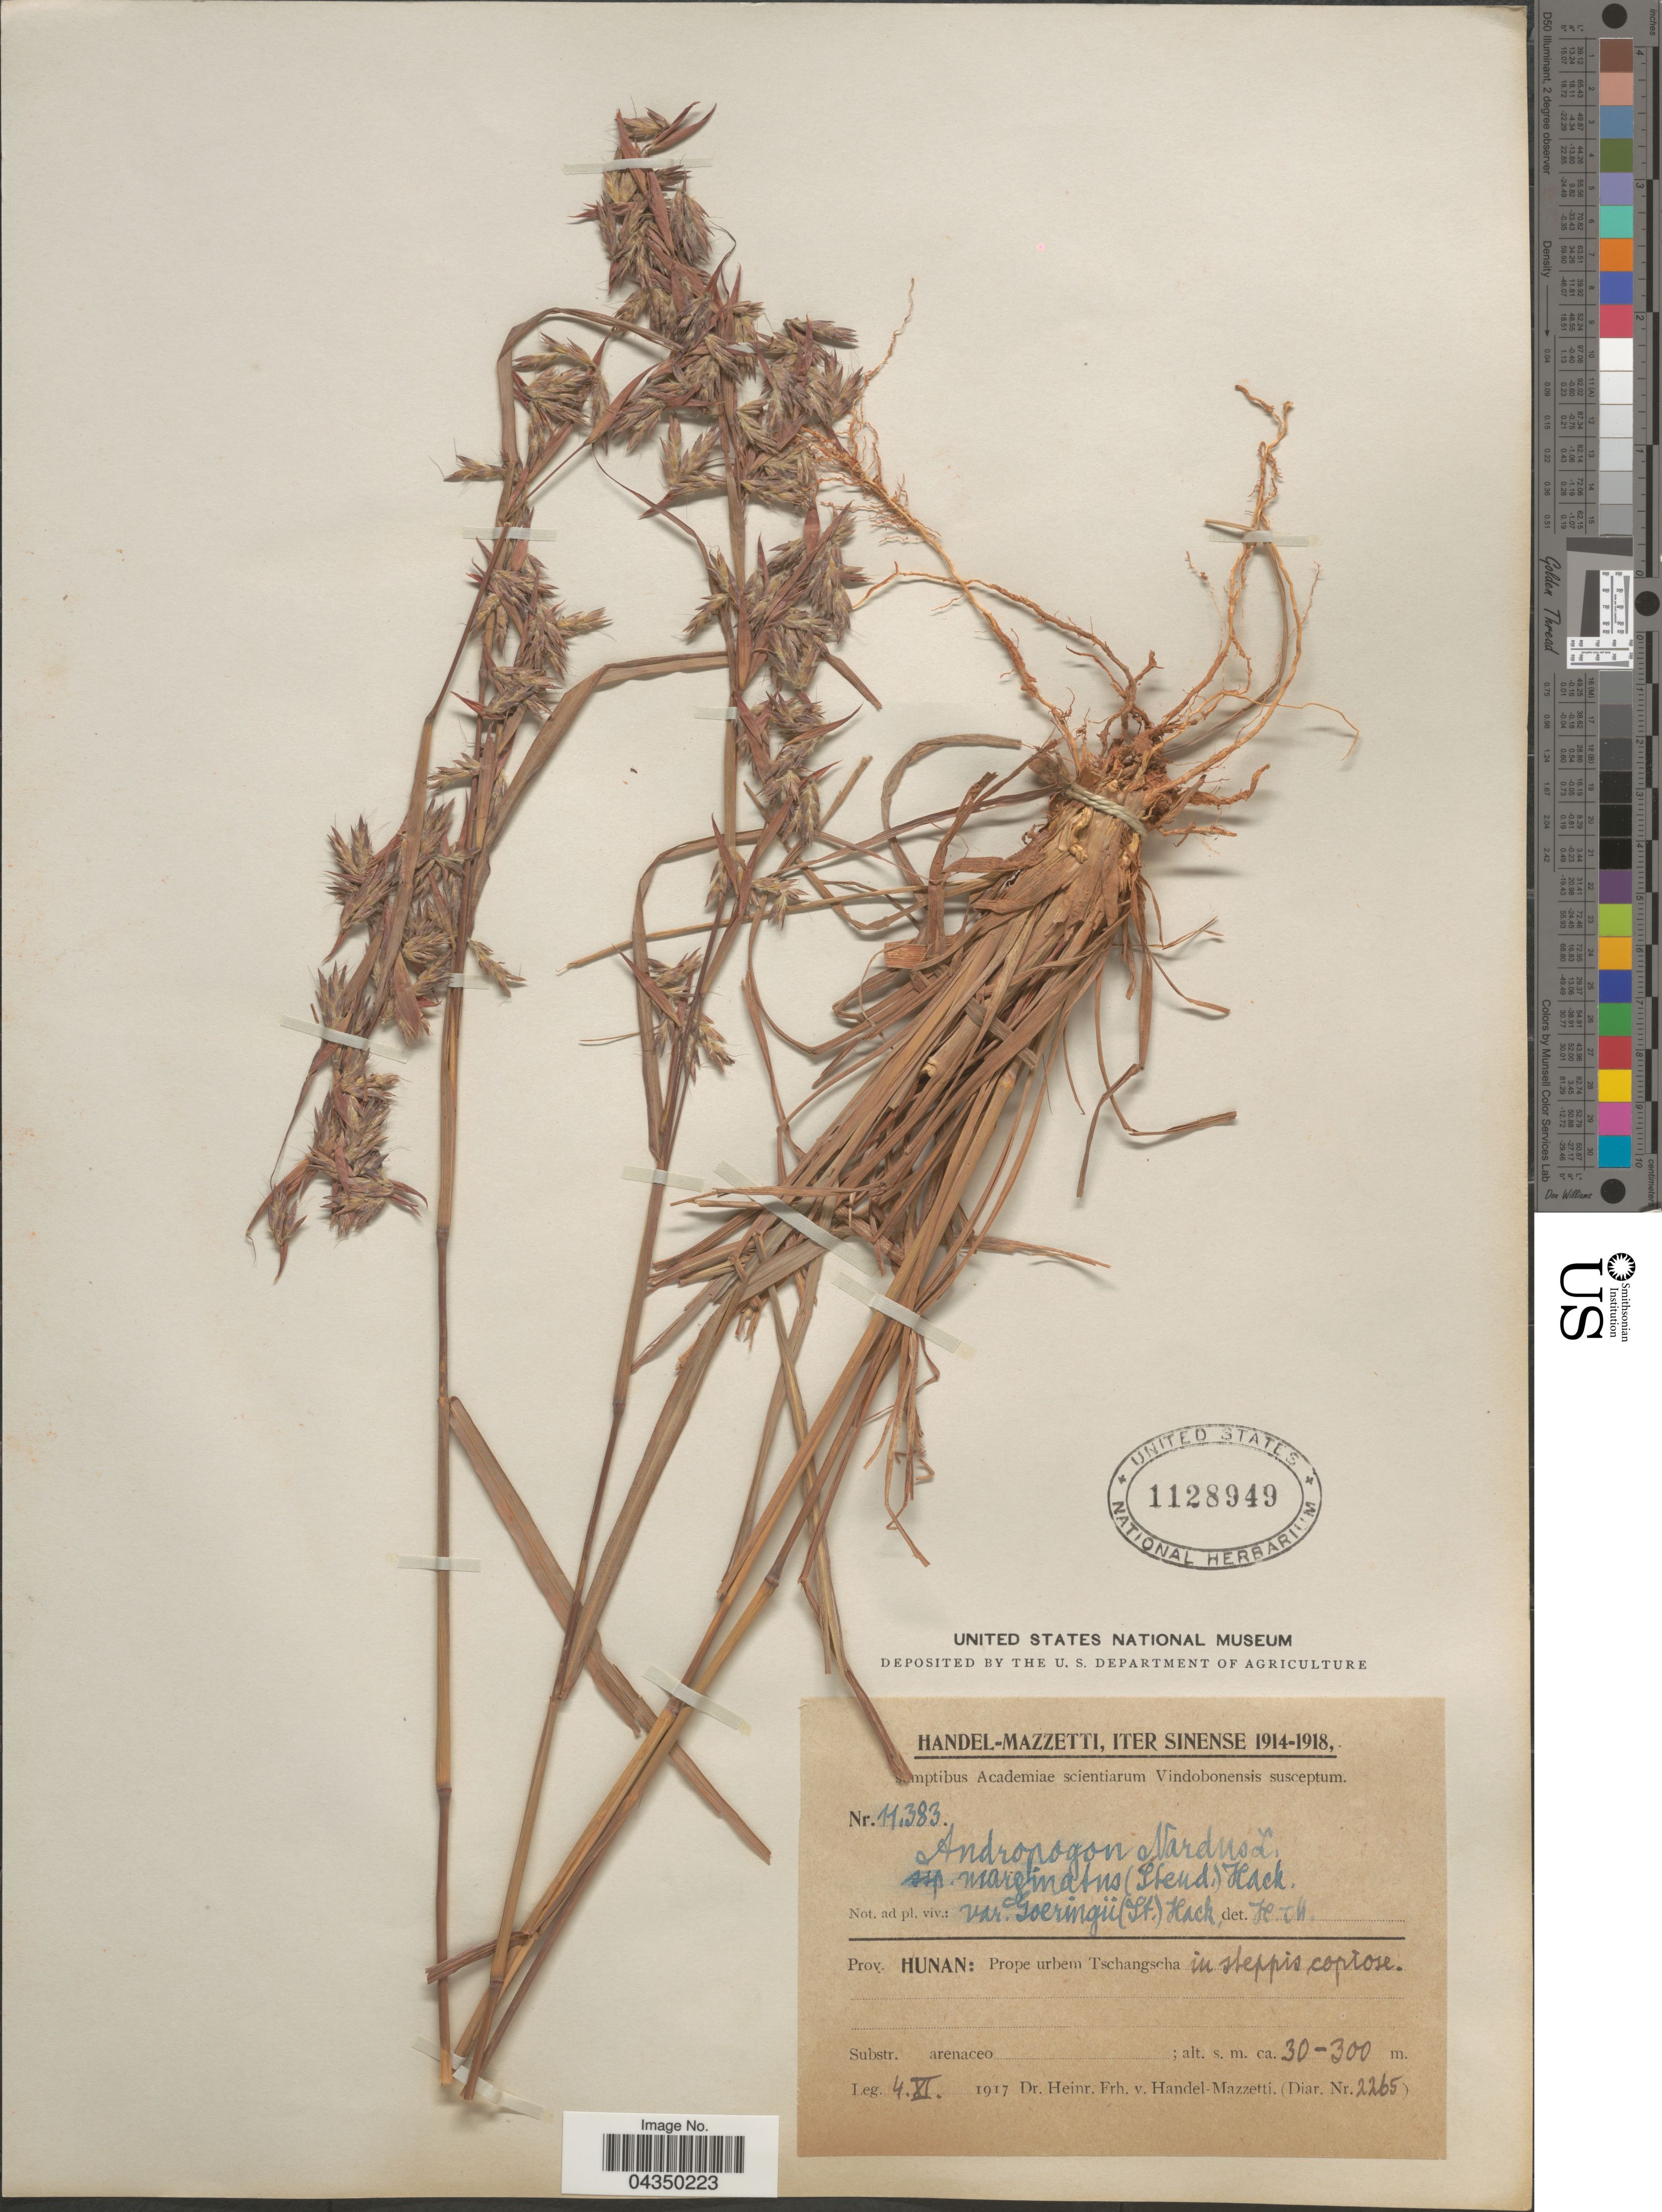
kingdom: Plantae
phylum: Tracheophyta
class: Liliopsida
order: Poales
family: Poaceae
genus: Cymbopogon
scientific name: Cymbopogon tortilis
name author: (J. Presl) A. Camus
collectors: H. Handel-Mazzetti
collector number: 11383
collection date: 1917-11-04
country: China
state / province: Hunan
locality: Iter Sinense, 1914-1918. Prope urbem Tschangscha in steppis copiose.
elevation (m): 30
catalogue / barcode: US 1128949